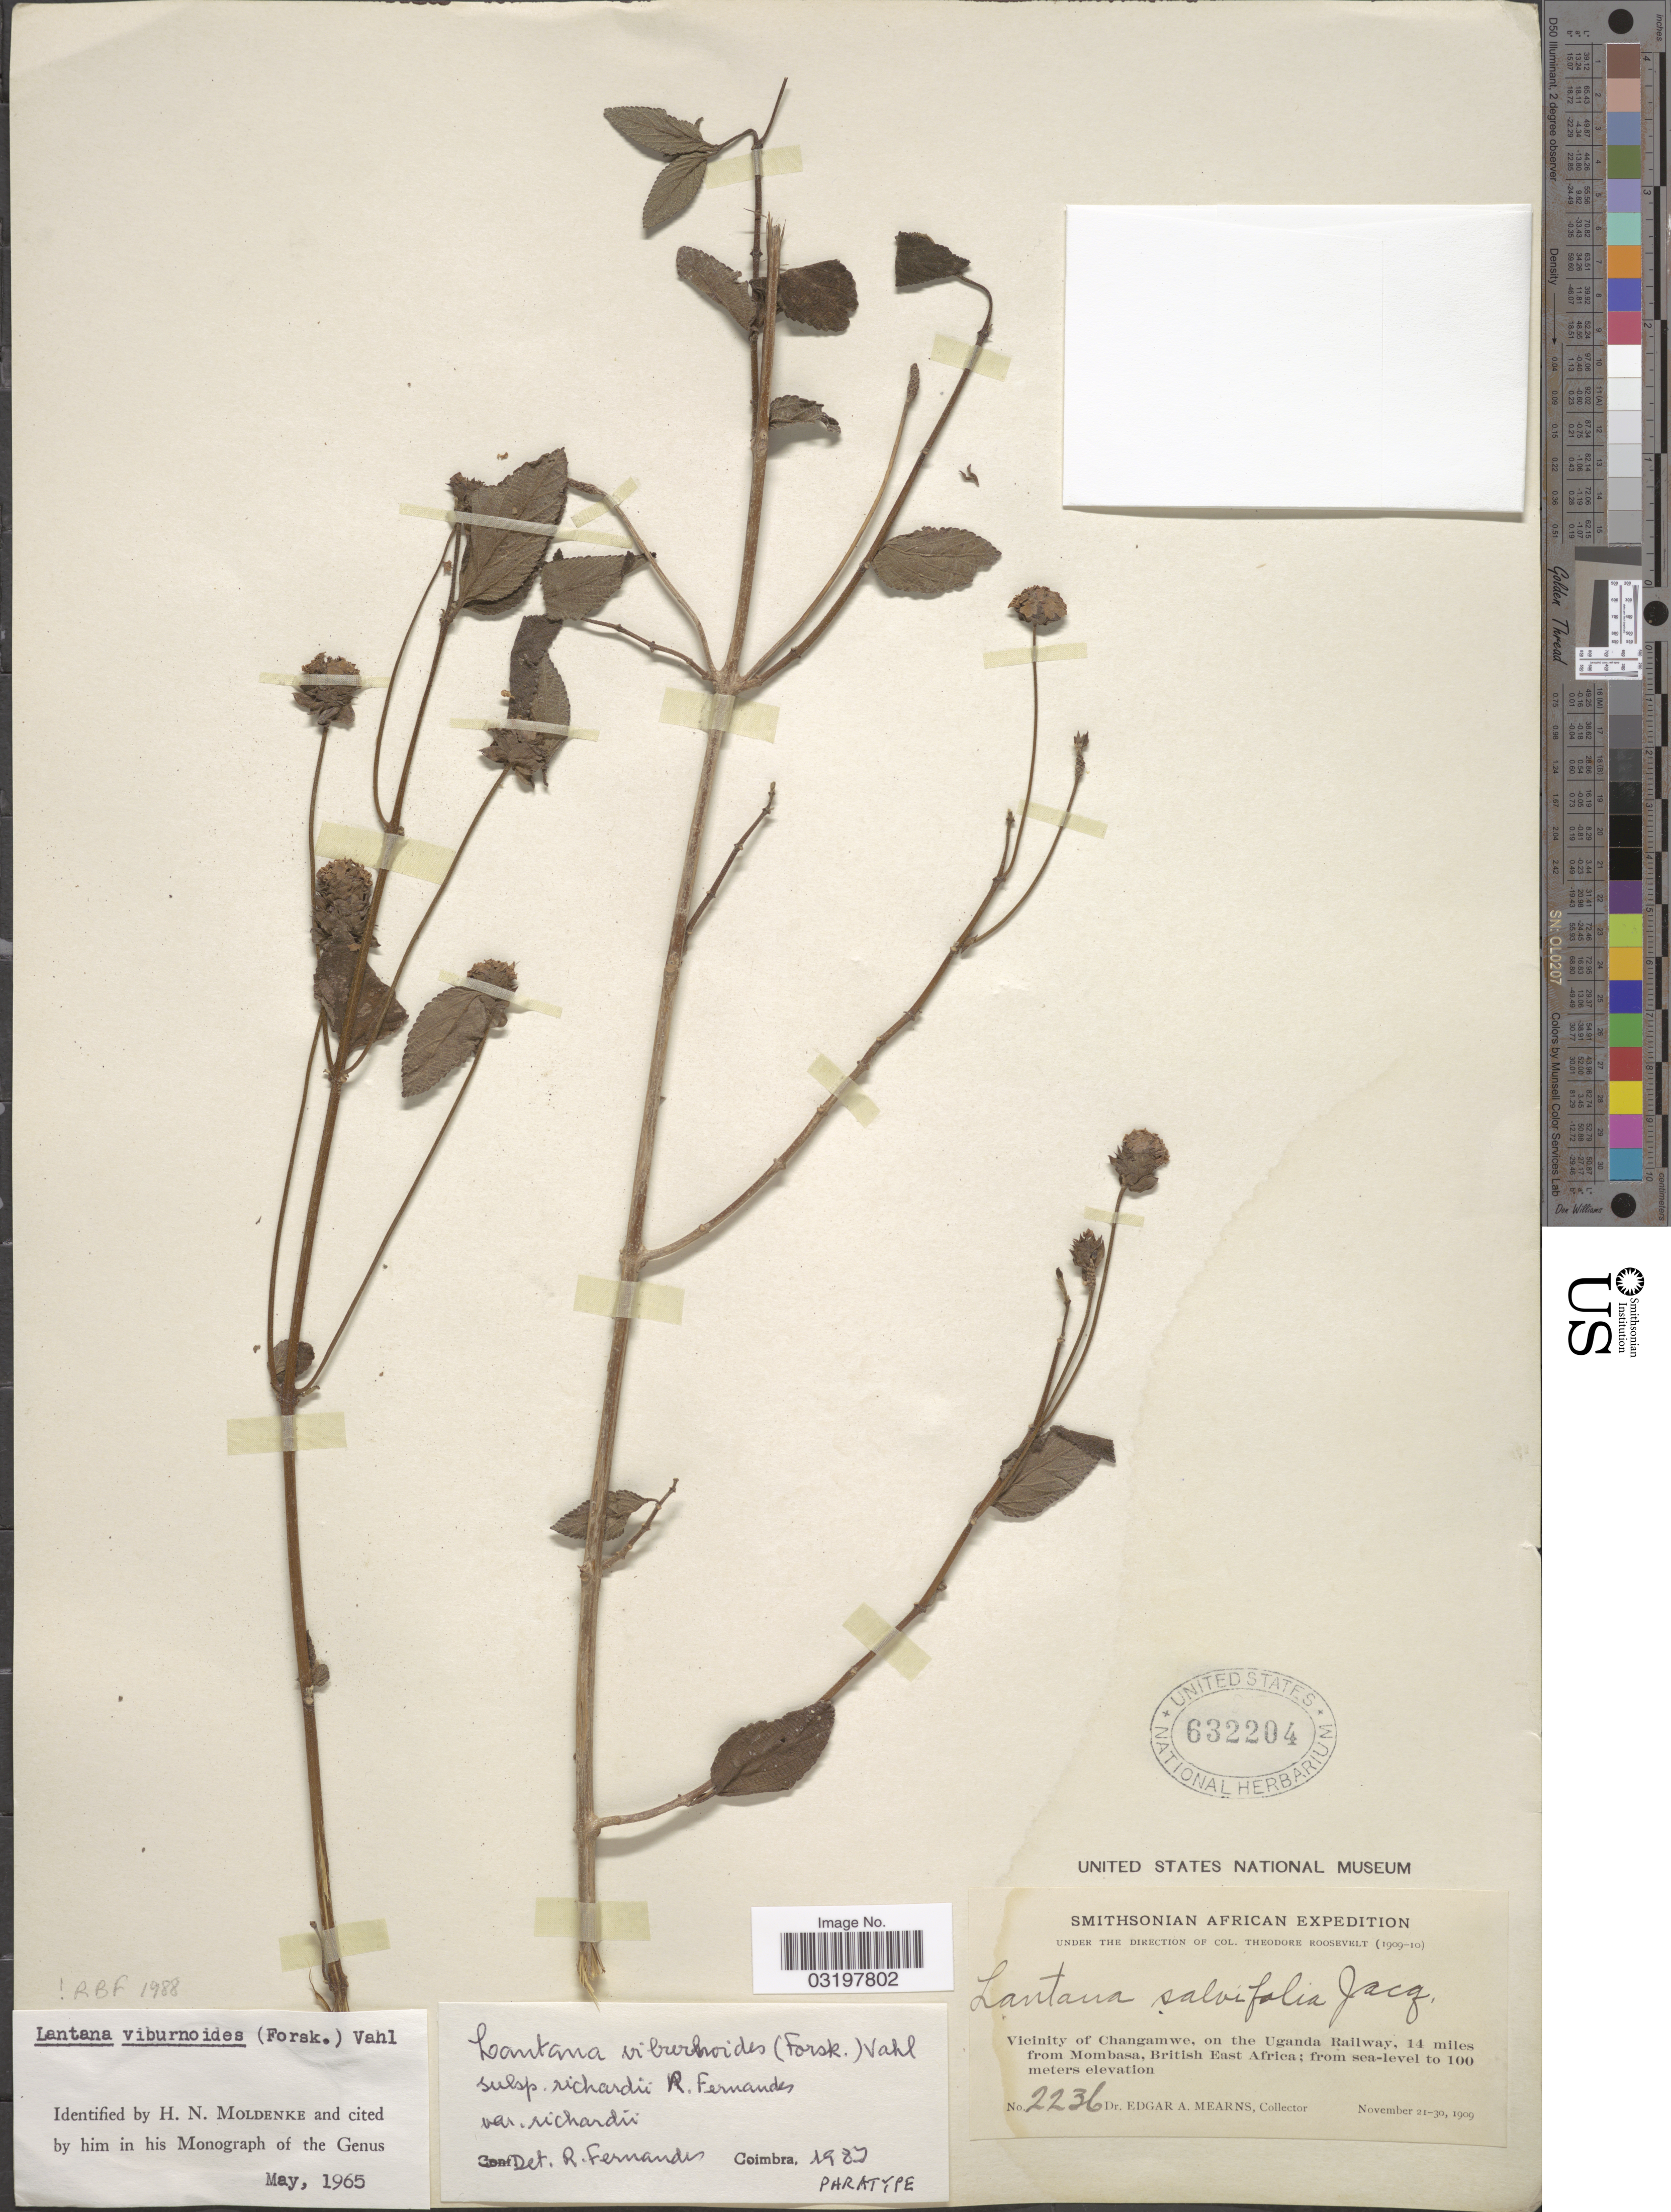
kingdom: Plantae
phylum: Tracheophyta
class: Magnoliopsida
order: Lamiales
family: Verbenaceae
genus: Lantana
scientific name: Lantana viburnoides var. richardii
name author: R. Fern.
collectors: E. A. Mearns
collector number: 2236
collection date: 1909-11-21/1909-11-30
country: Kenya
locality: Vicinity of Changamwe, on the Uganda Railway, 14 miles from Mombasa, British East Africa.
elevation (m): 0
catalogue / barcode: US 632204